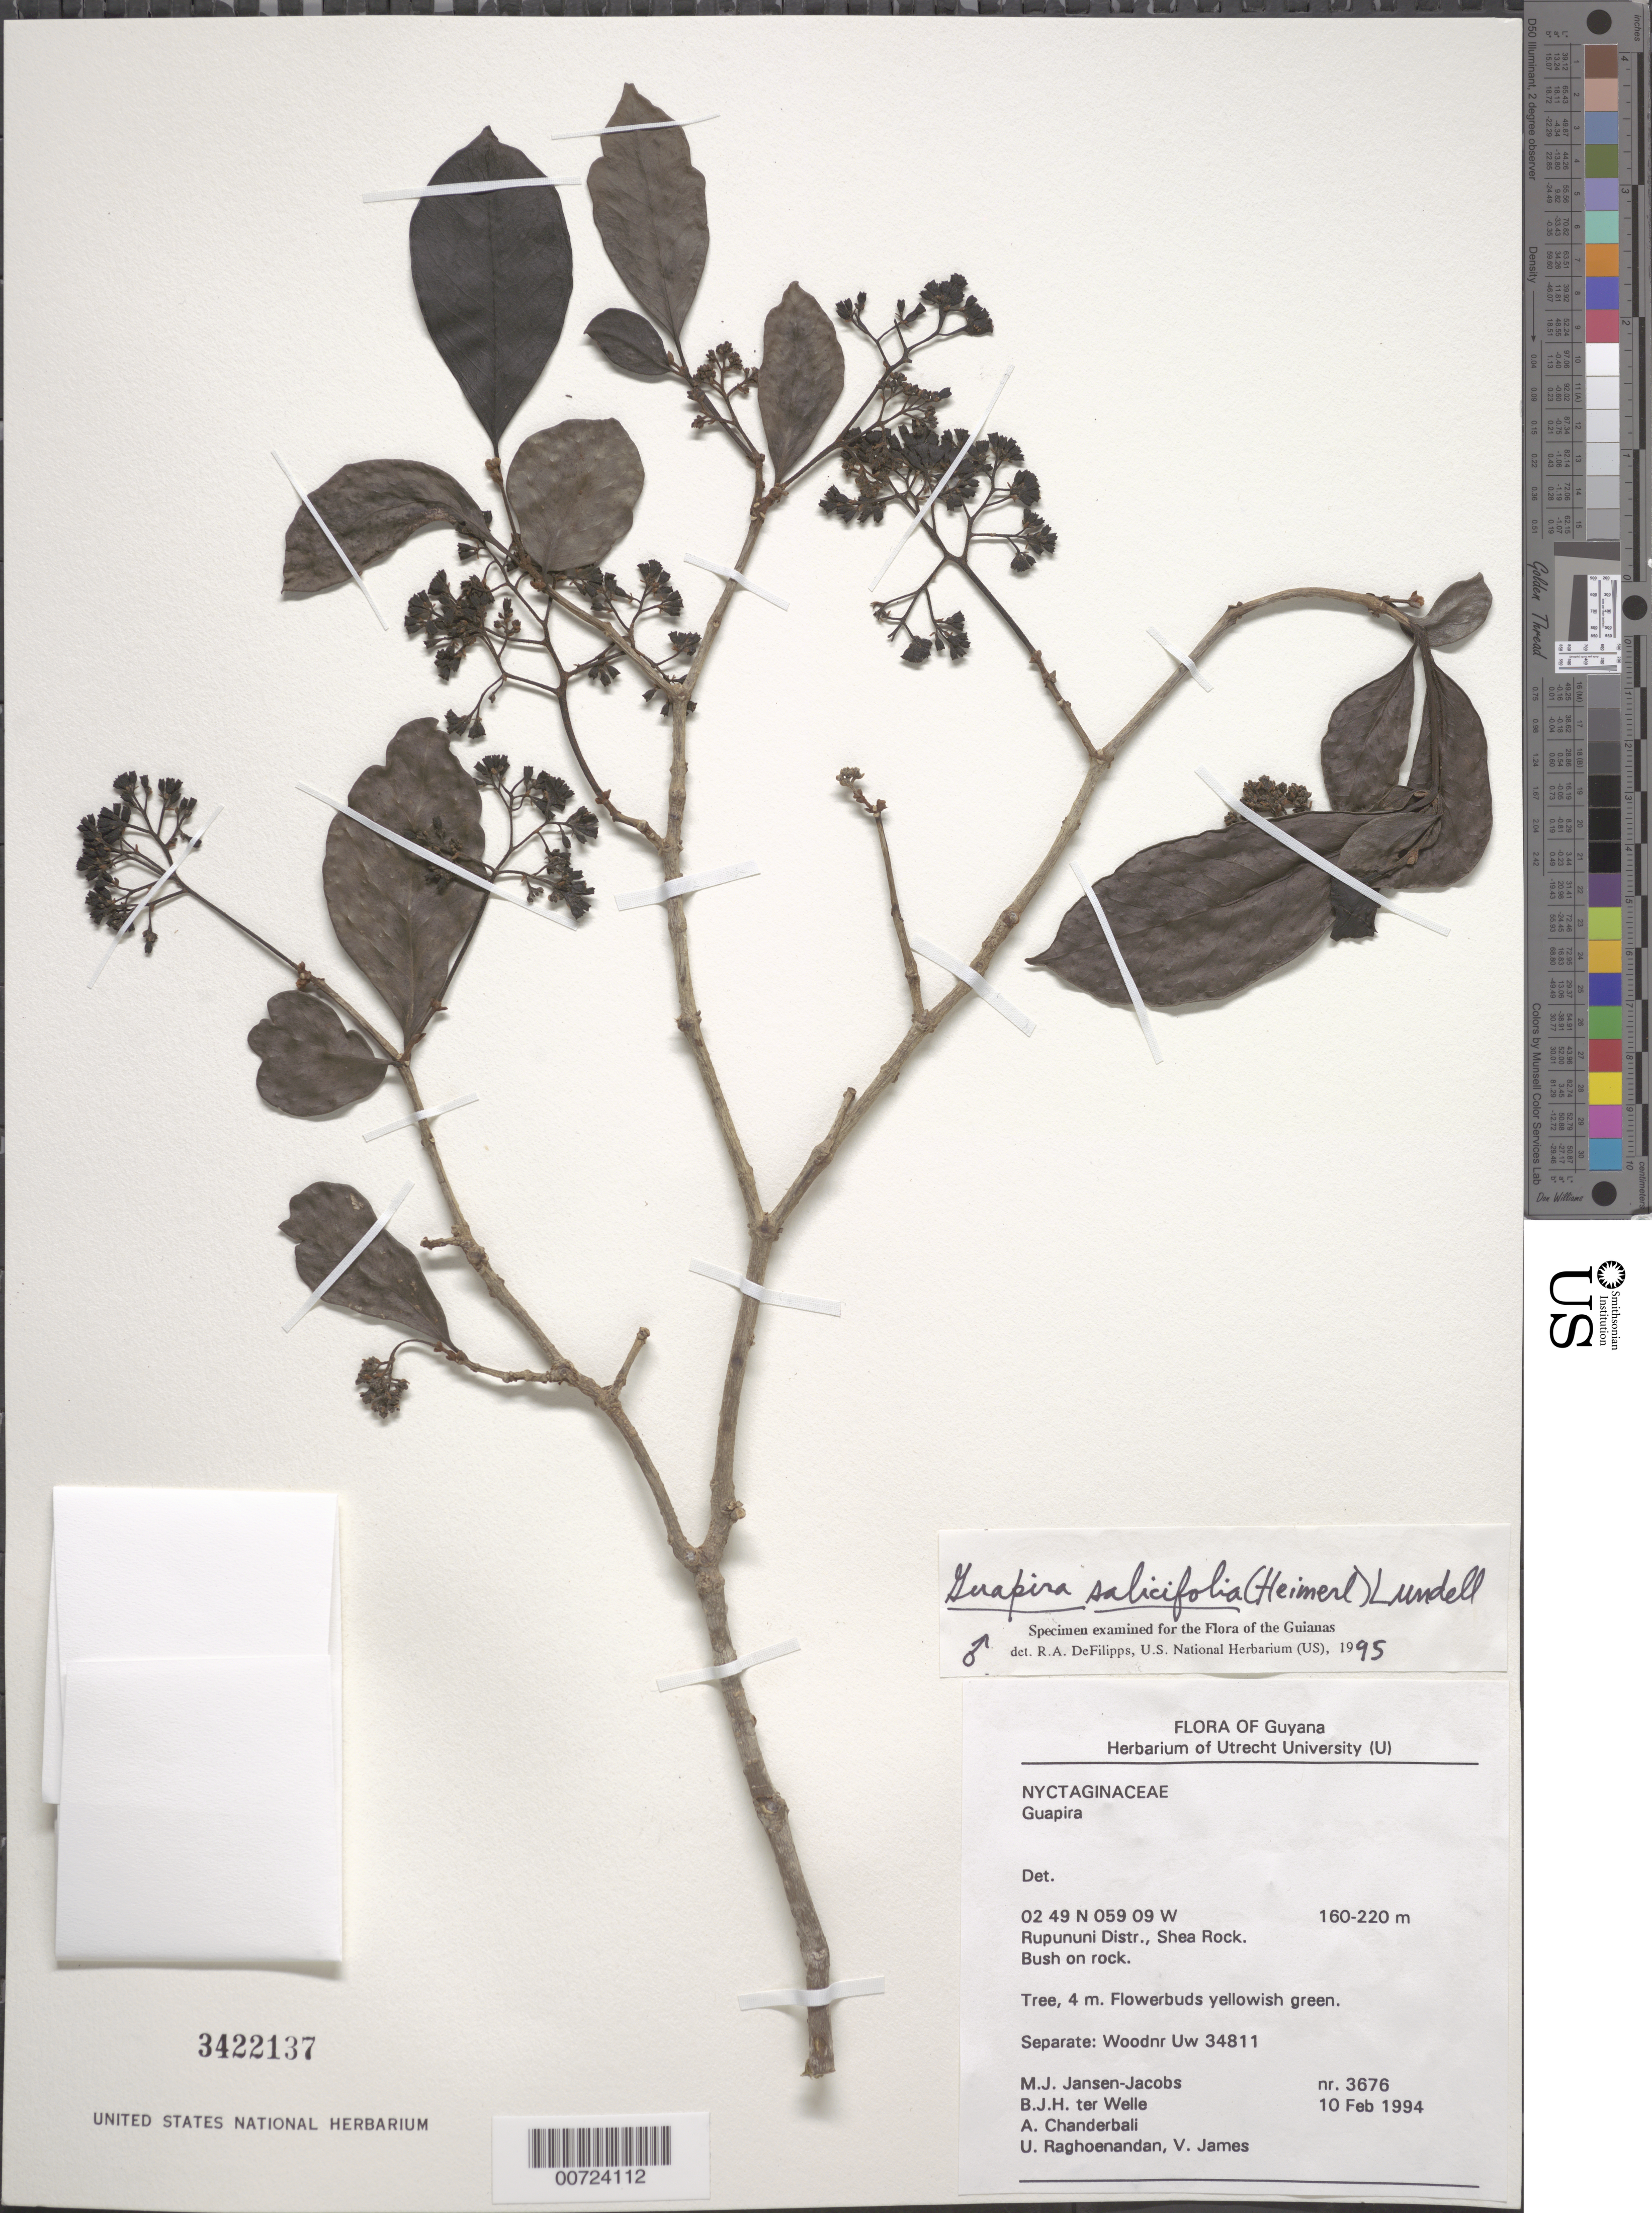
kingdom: Plantae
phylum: Tracheophyta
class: Magnoliopsida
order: Caryophyllales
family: Nyctaginaceae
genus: Guapira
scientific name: Guapira salicifolia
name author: (Heimerl) Lundell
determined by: DeFilipps, R. A.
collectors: M. J. Jansen-Jacobs, B. Welle, A. S. Chanderbali, U. Raghoenandan & V. James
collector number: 3676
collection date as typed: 10-Feb-94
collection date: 1994-02-10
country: Guyana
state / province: U. Takutu-U. Essequibo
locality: Shea Rock, Rupununi Dist.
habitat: Bush on rock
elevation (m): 160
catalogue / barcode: US 3422137